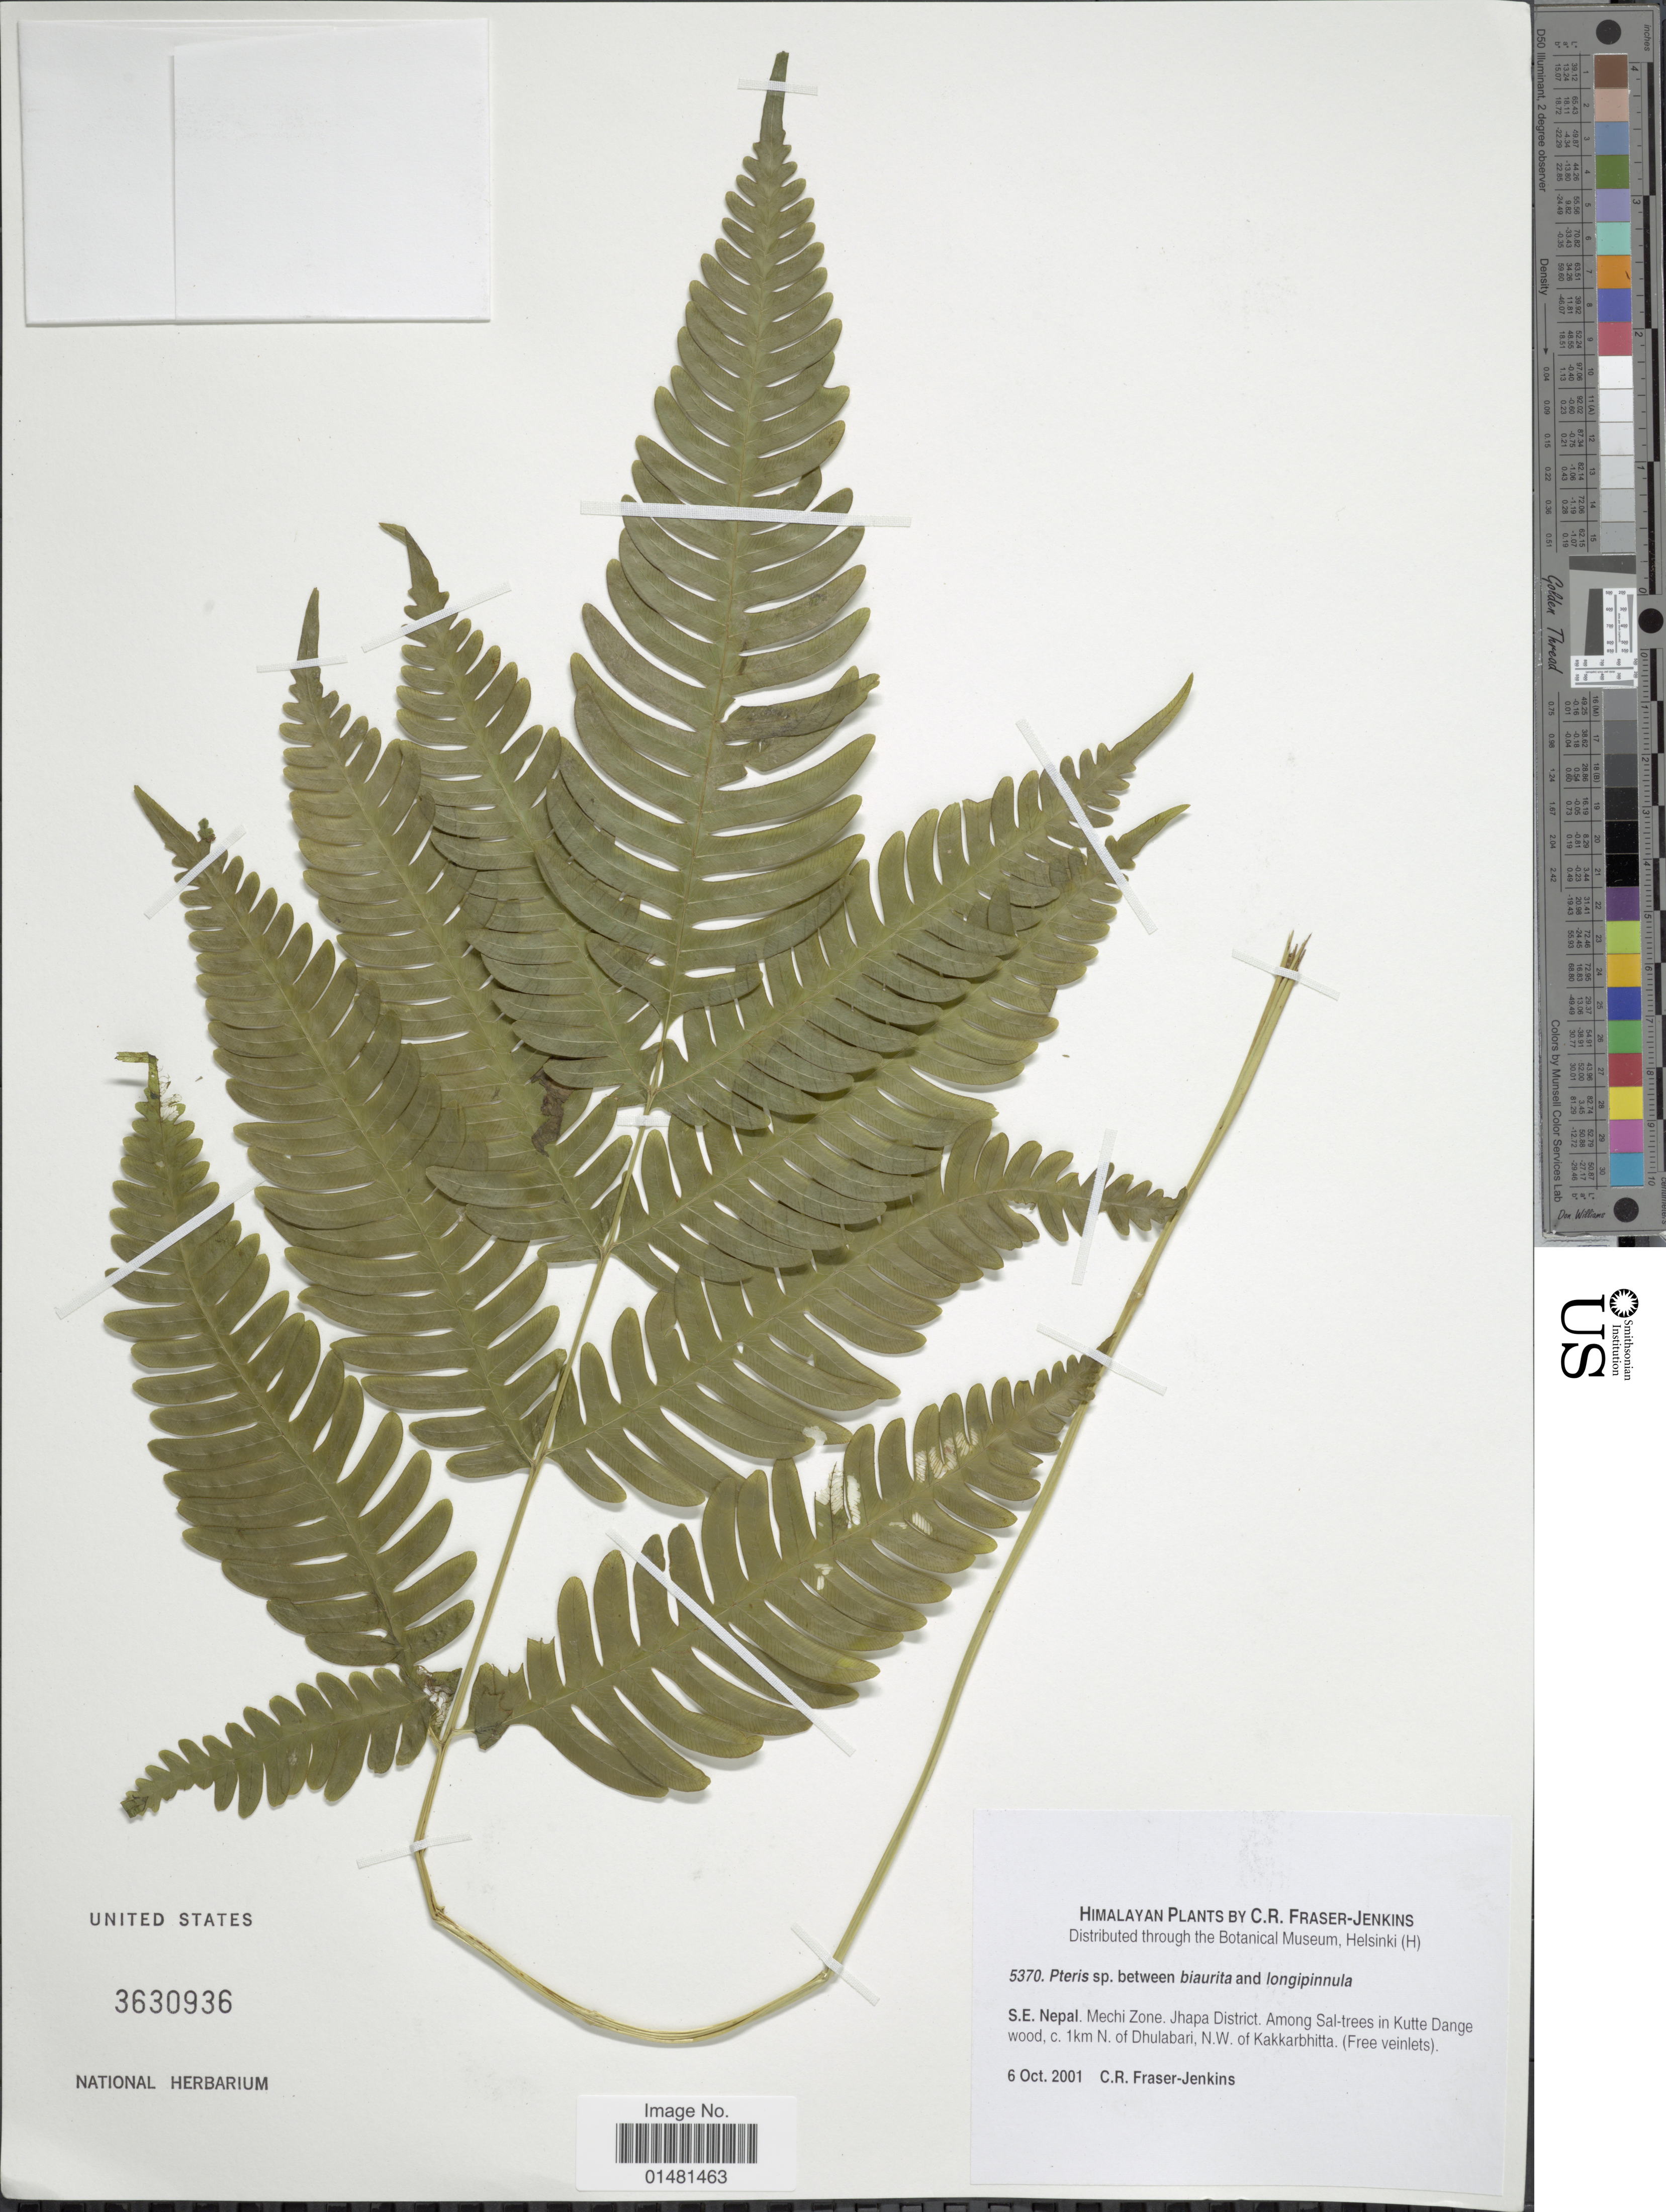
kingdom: Plantae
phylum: Tracheophyta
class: Polypodiopsida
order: Polypodiales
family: Pteridaceae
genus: Pteris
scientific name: Pteris sp.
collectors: C. R. Fraser-Jenkins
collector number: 5370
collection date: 2001-10-06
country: Nepal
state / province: Mechi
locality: S.E. Nepal. Mechi Zone. Jhapa District. Among Sal-trees in Kutte Dange wood, c.1km N. of Dhulabari, N.W. of Kakkarbhita. Himalayan.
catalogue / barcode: US 3630936